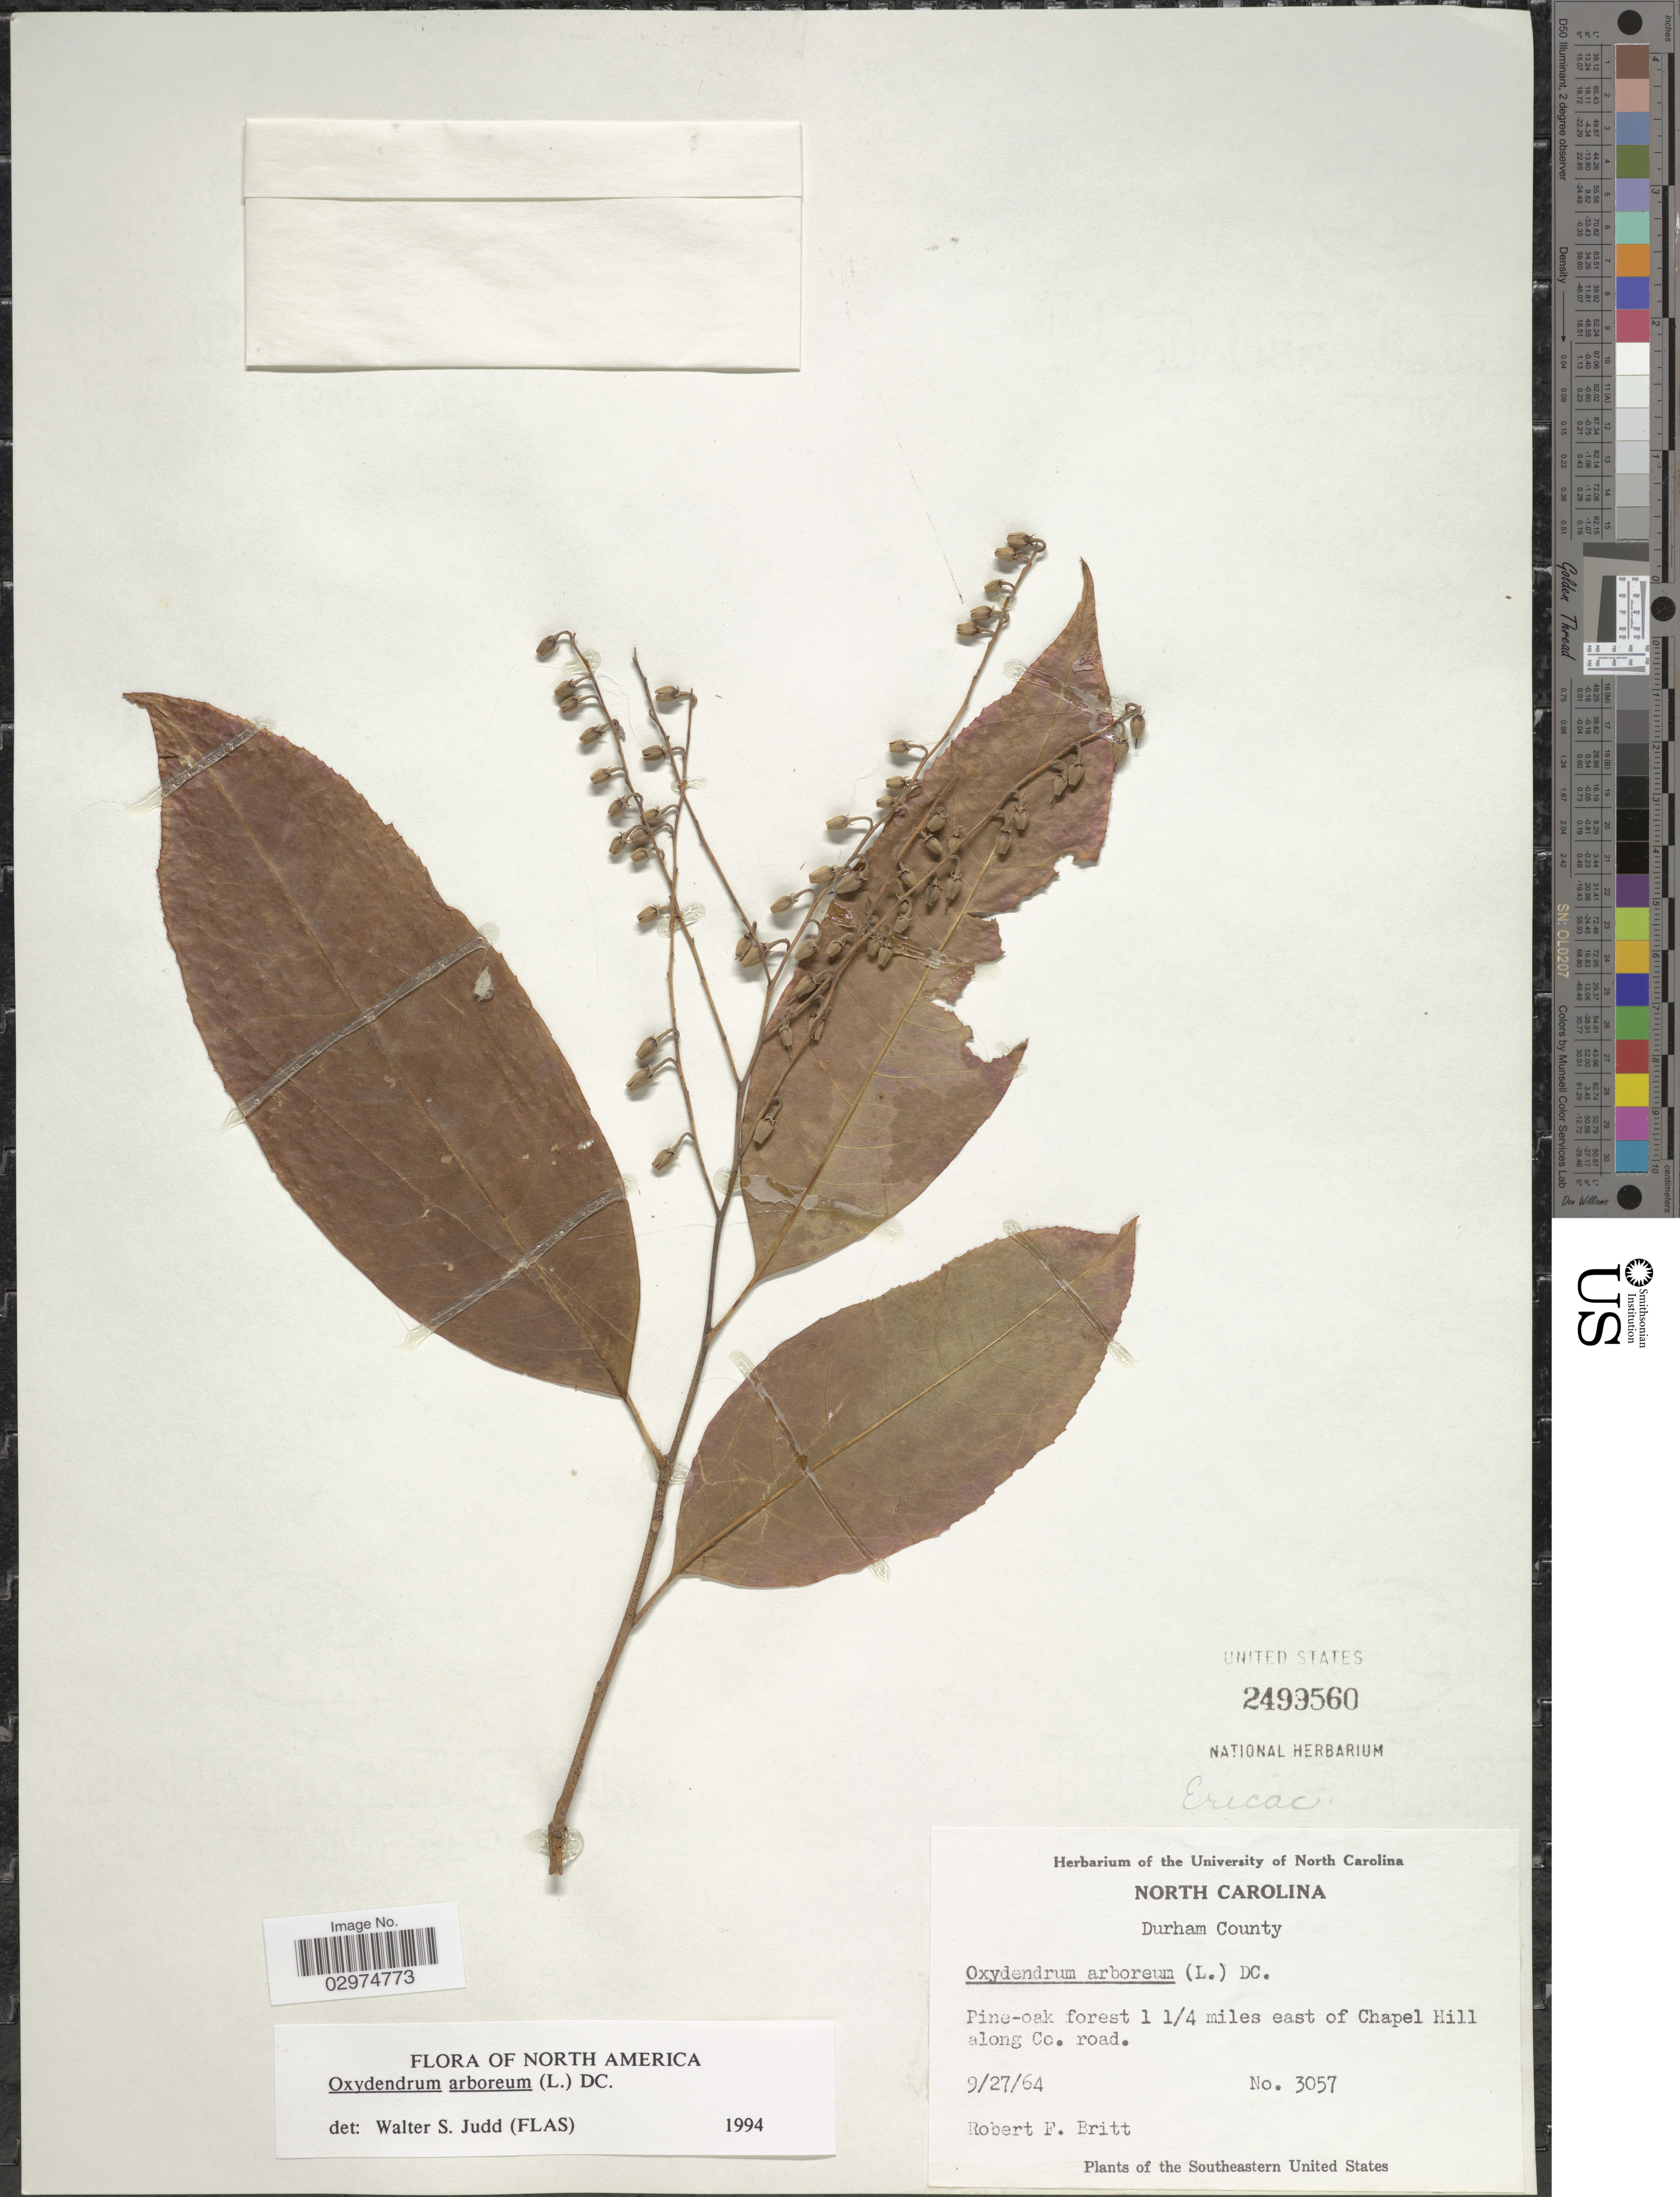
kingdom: Plantae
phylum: Tracheophyta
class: Magnoliopsida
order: Ericales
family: Ericaceae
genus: Oxydendrum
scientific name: Oxydendrum arboreum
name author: (L.) DC.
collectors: R. Britt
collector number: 3057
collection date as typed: Transcribed d/m/y: 27/9/64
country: United States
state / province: North Carolina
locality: Durham County, Pine-oak forest 1 1/4 miles east of Chapel Hill along Co. road.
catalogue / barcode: US 2499560